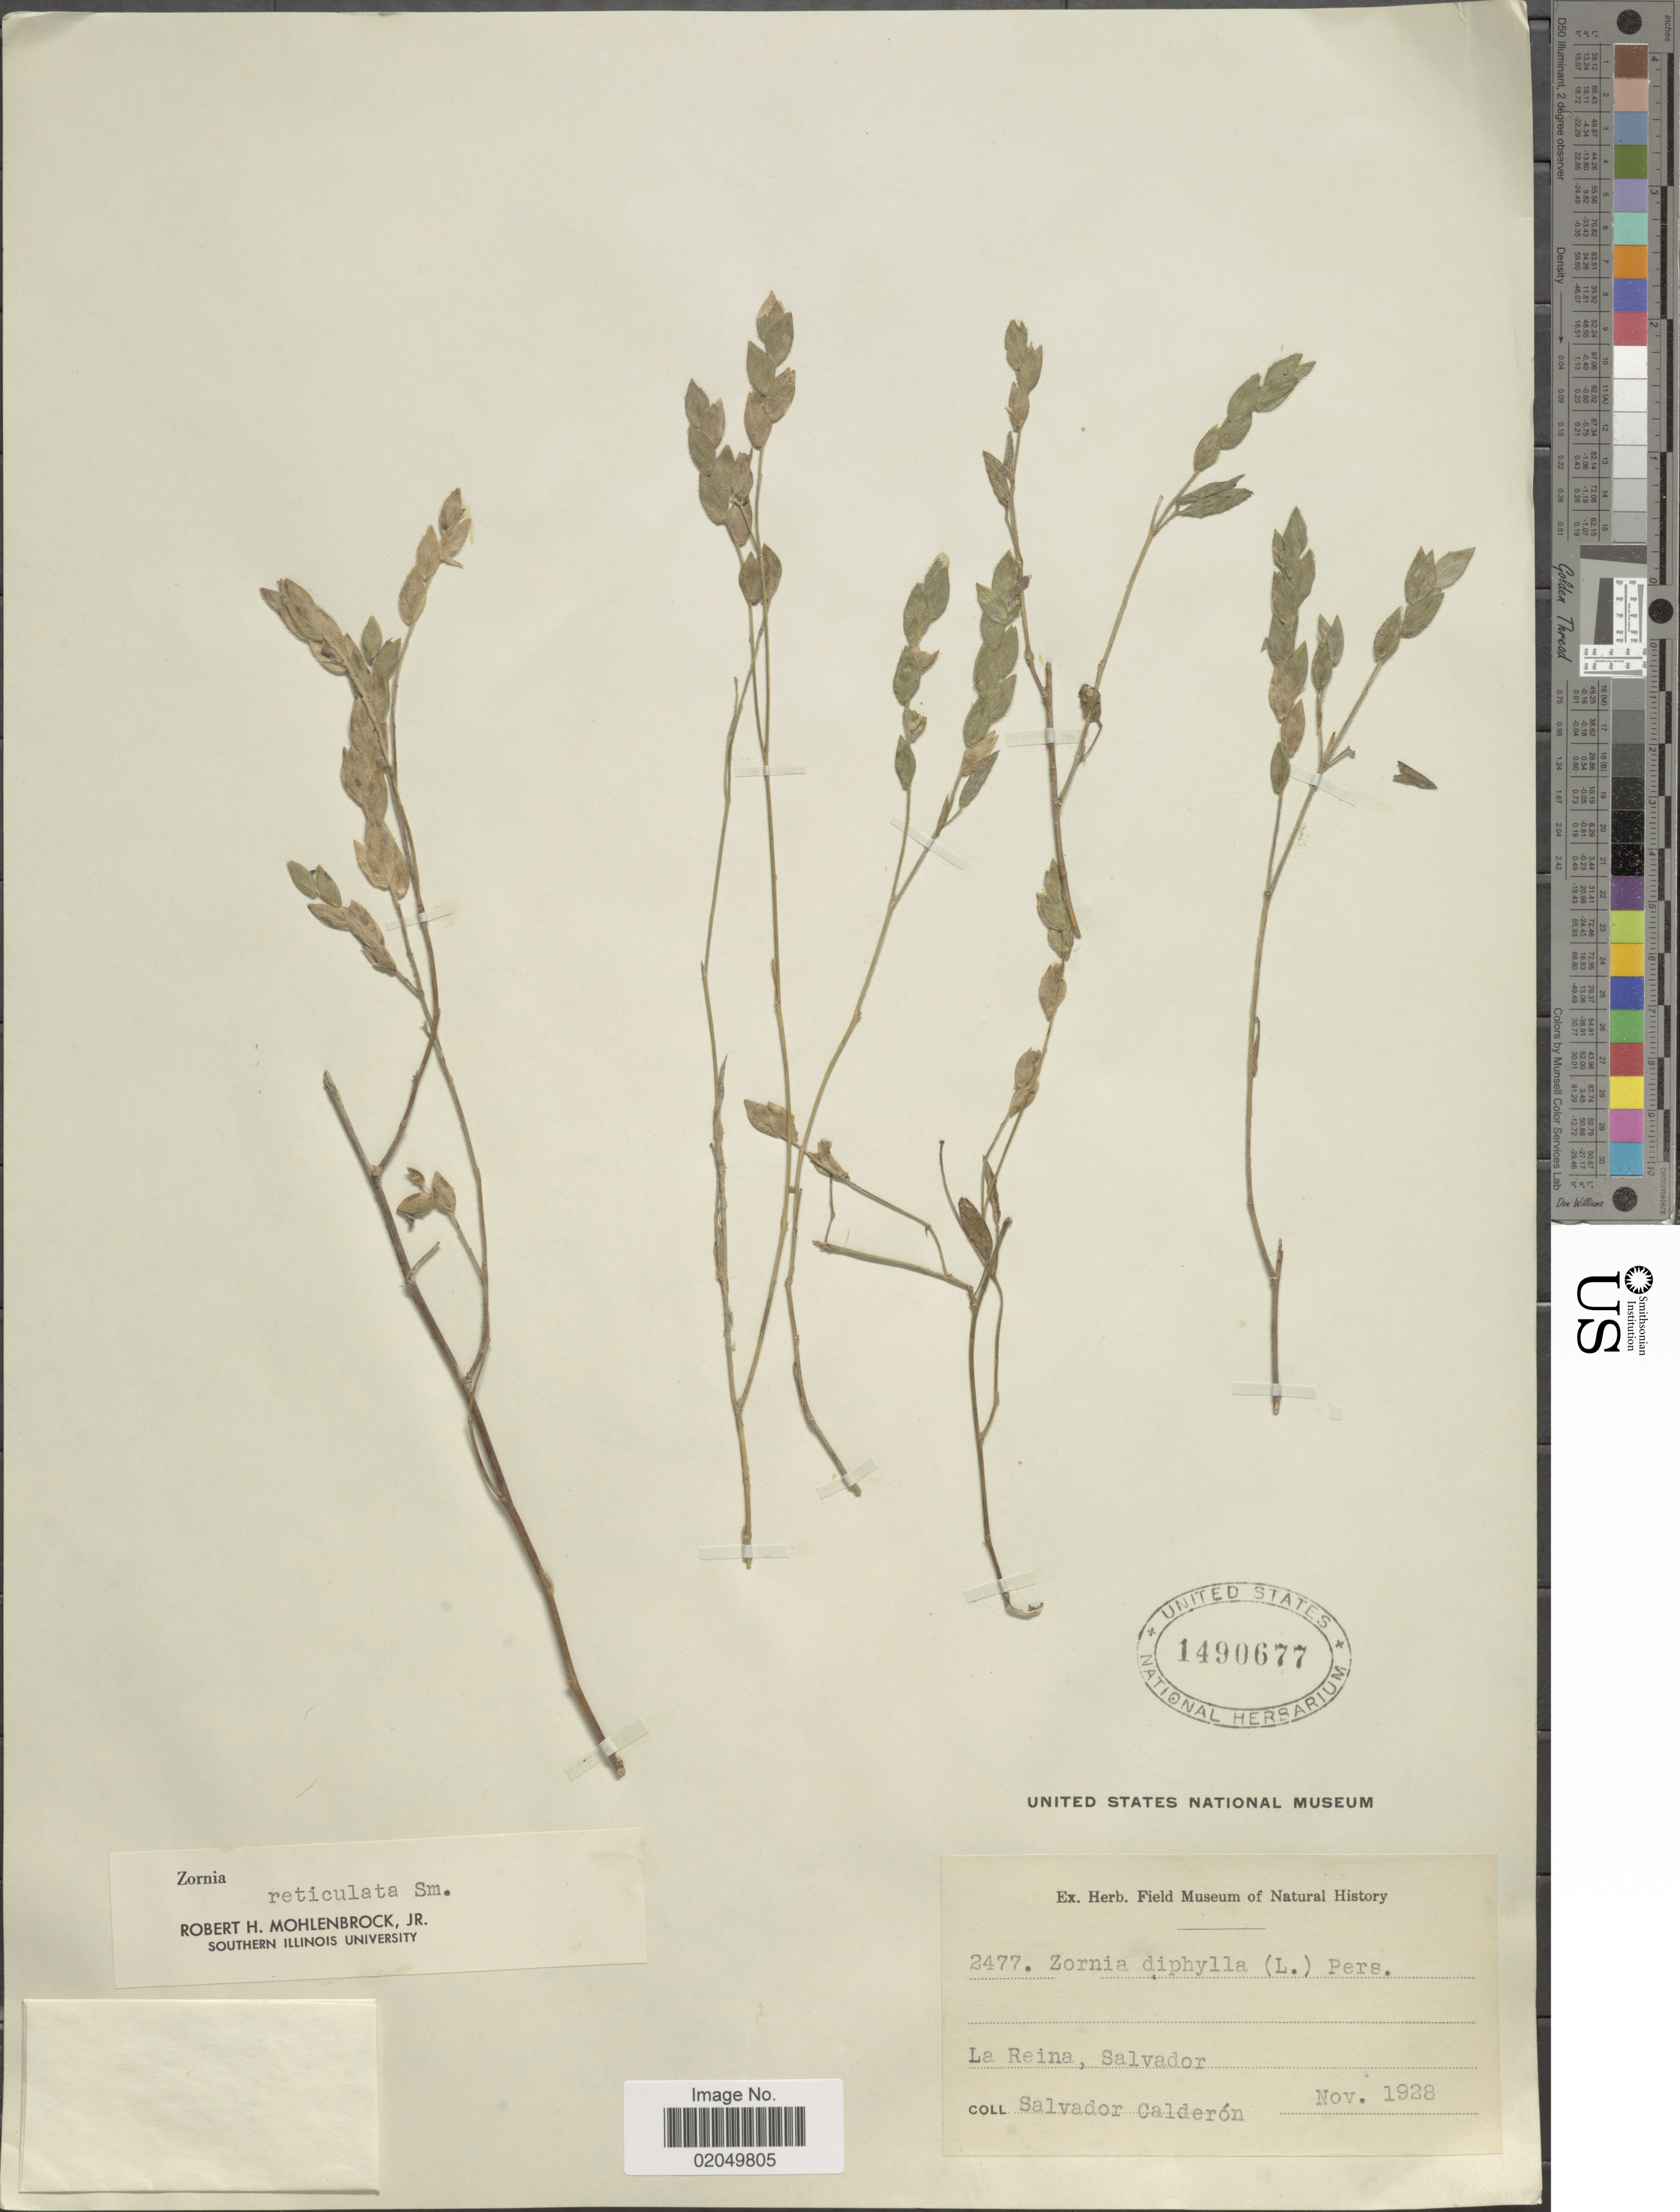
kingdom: Plantae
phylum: Tracheophyta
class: Magnoliopsida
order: Fabales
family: Fabaceae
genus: Zornia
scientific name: Zornia reticulata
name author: Sm.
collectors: S. Calderón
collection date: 1928-11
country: El Salvador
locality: La reina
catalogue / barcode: US 1490677